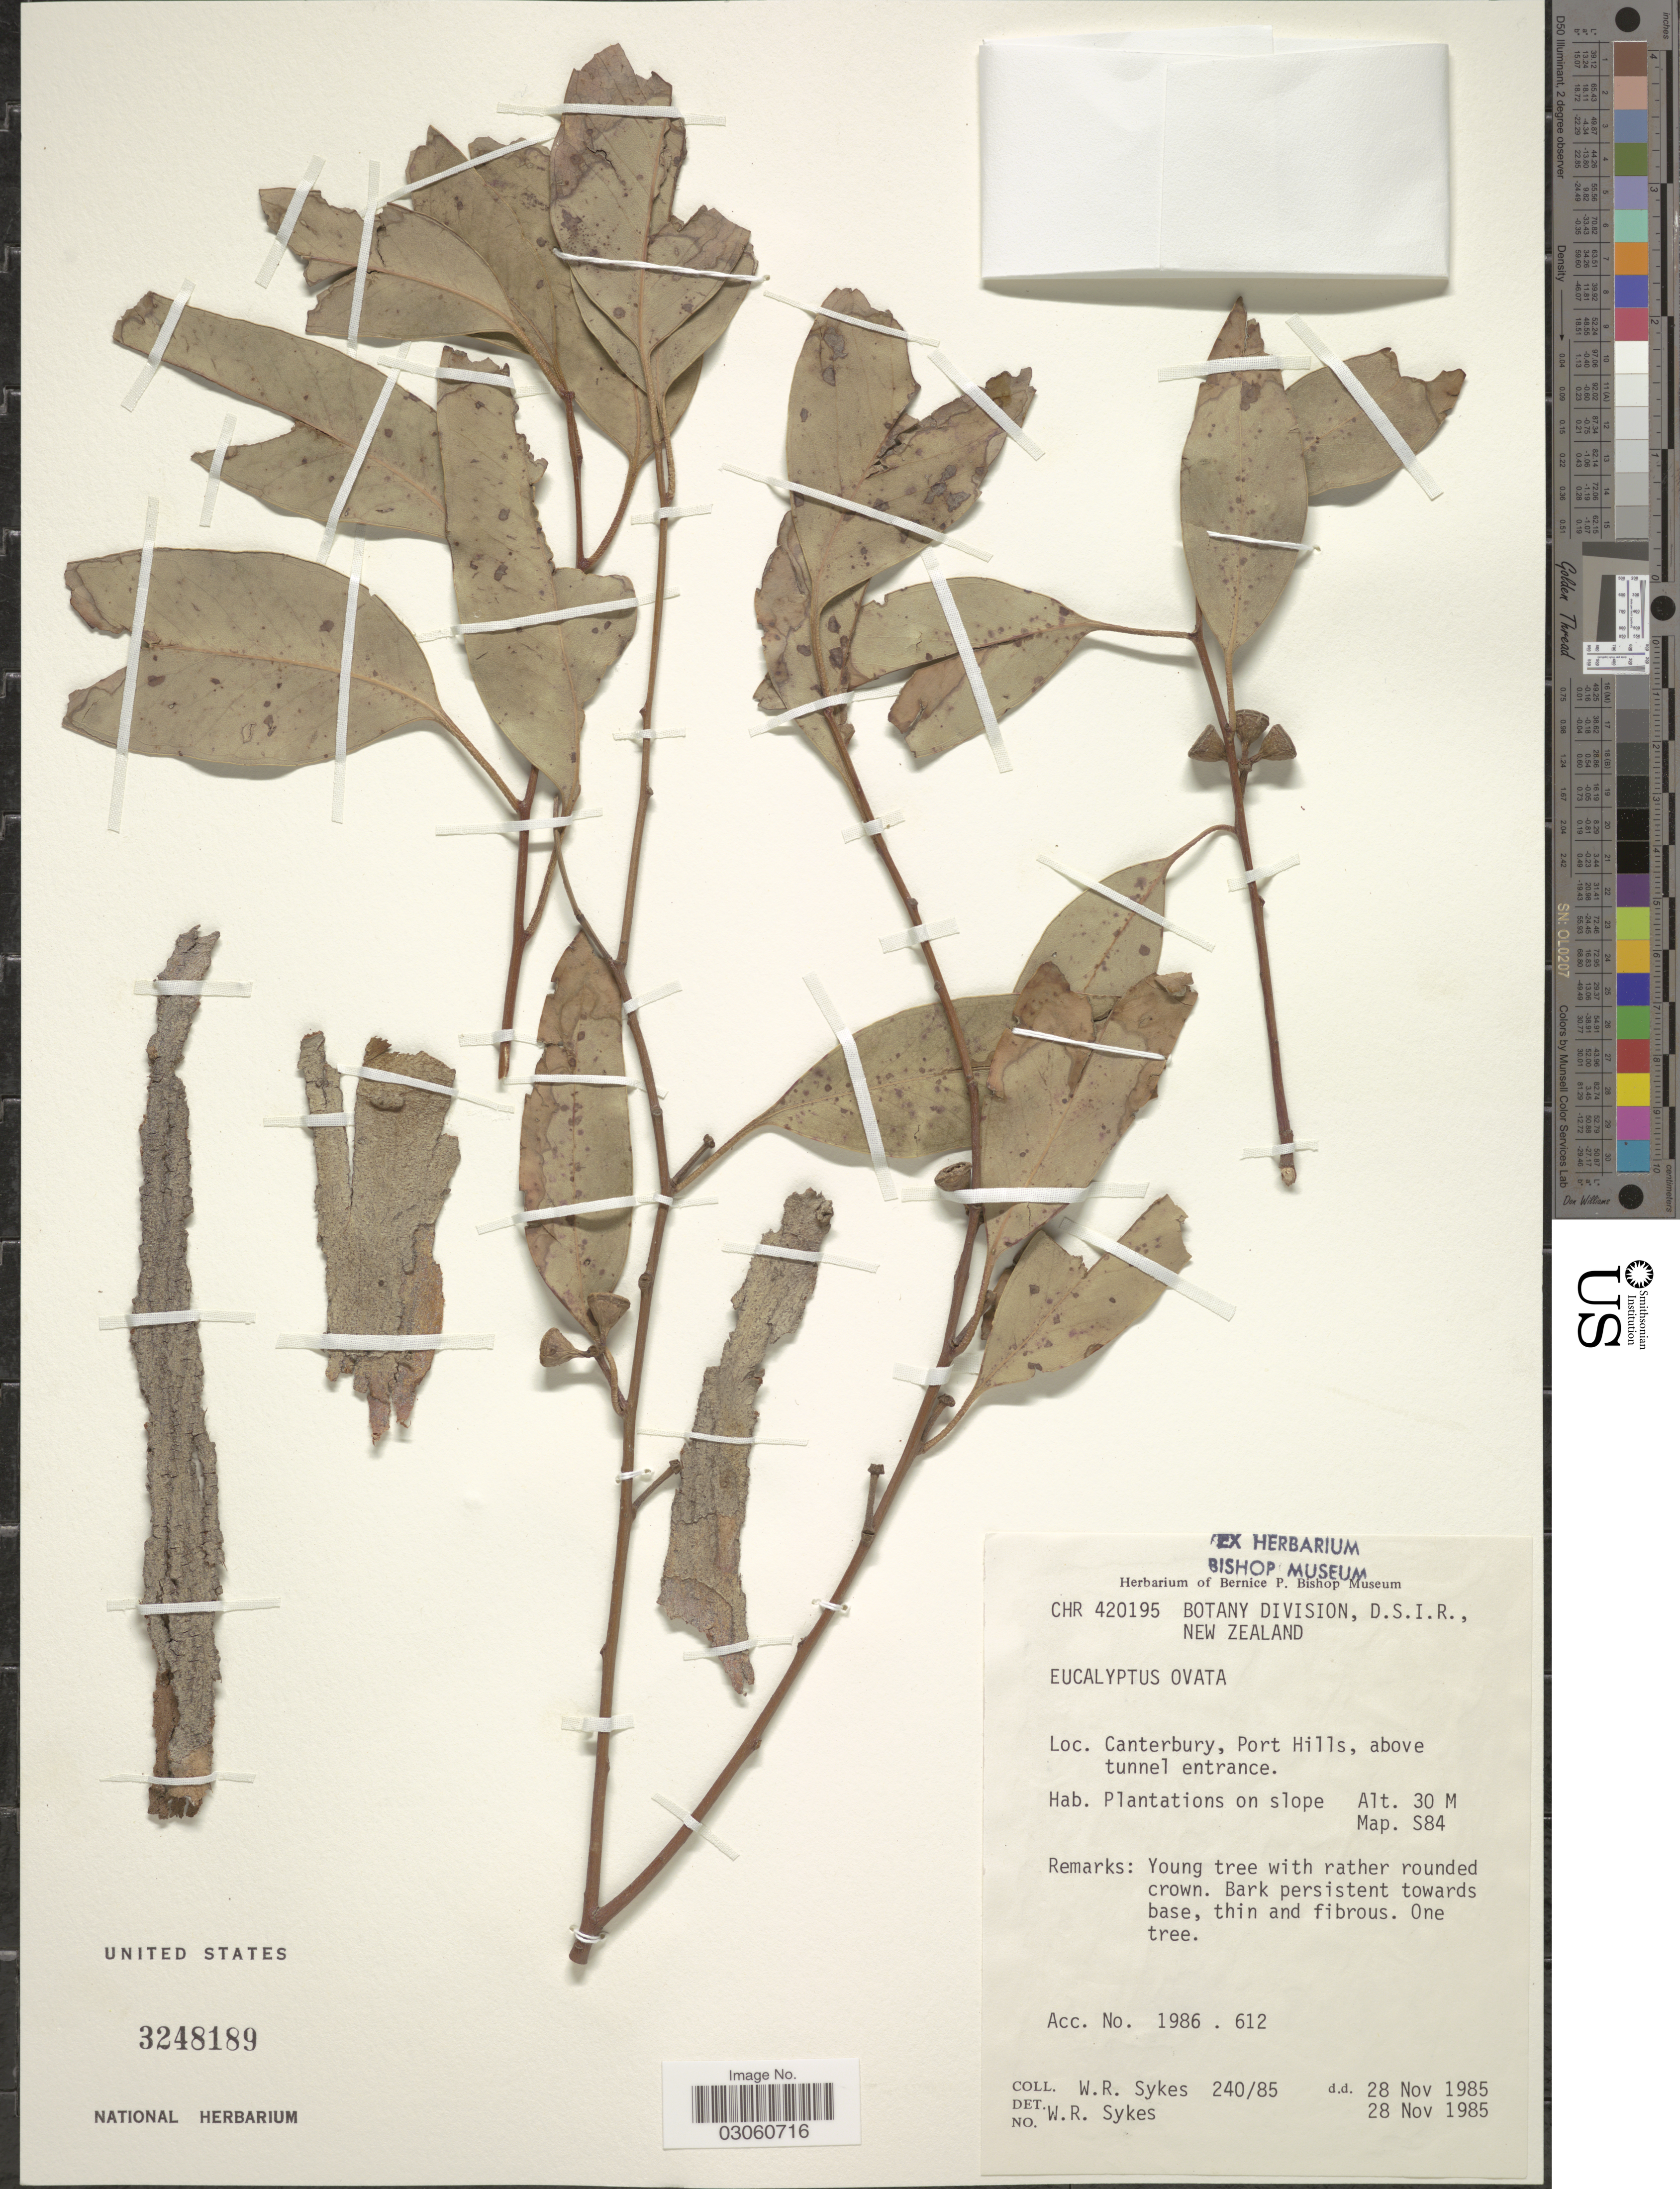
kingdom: Plantae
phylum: Tracheophyta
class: Magnoliopsida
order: Myrtales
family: Myrtaceae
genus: Eucalyptus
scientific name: Eucalyptus ovata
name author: Labill.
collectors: W. R. Sykes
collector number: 240/85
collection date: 1985-11-28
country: New Zealand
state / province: Canterbury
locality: Canterbury, Port Hills, above tunnel entrance.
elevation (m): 30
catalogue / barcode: US 3248189